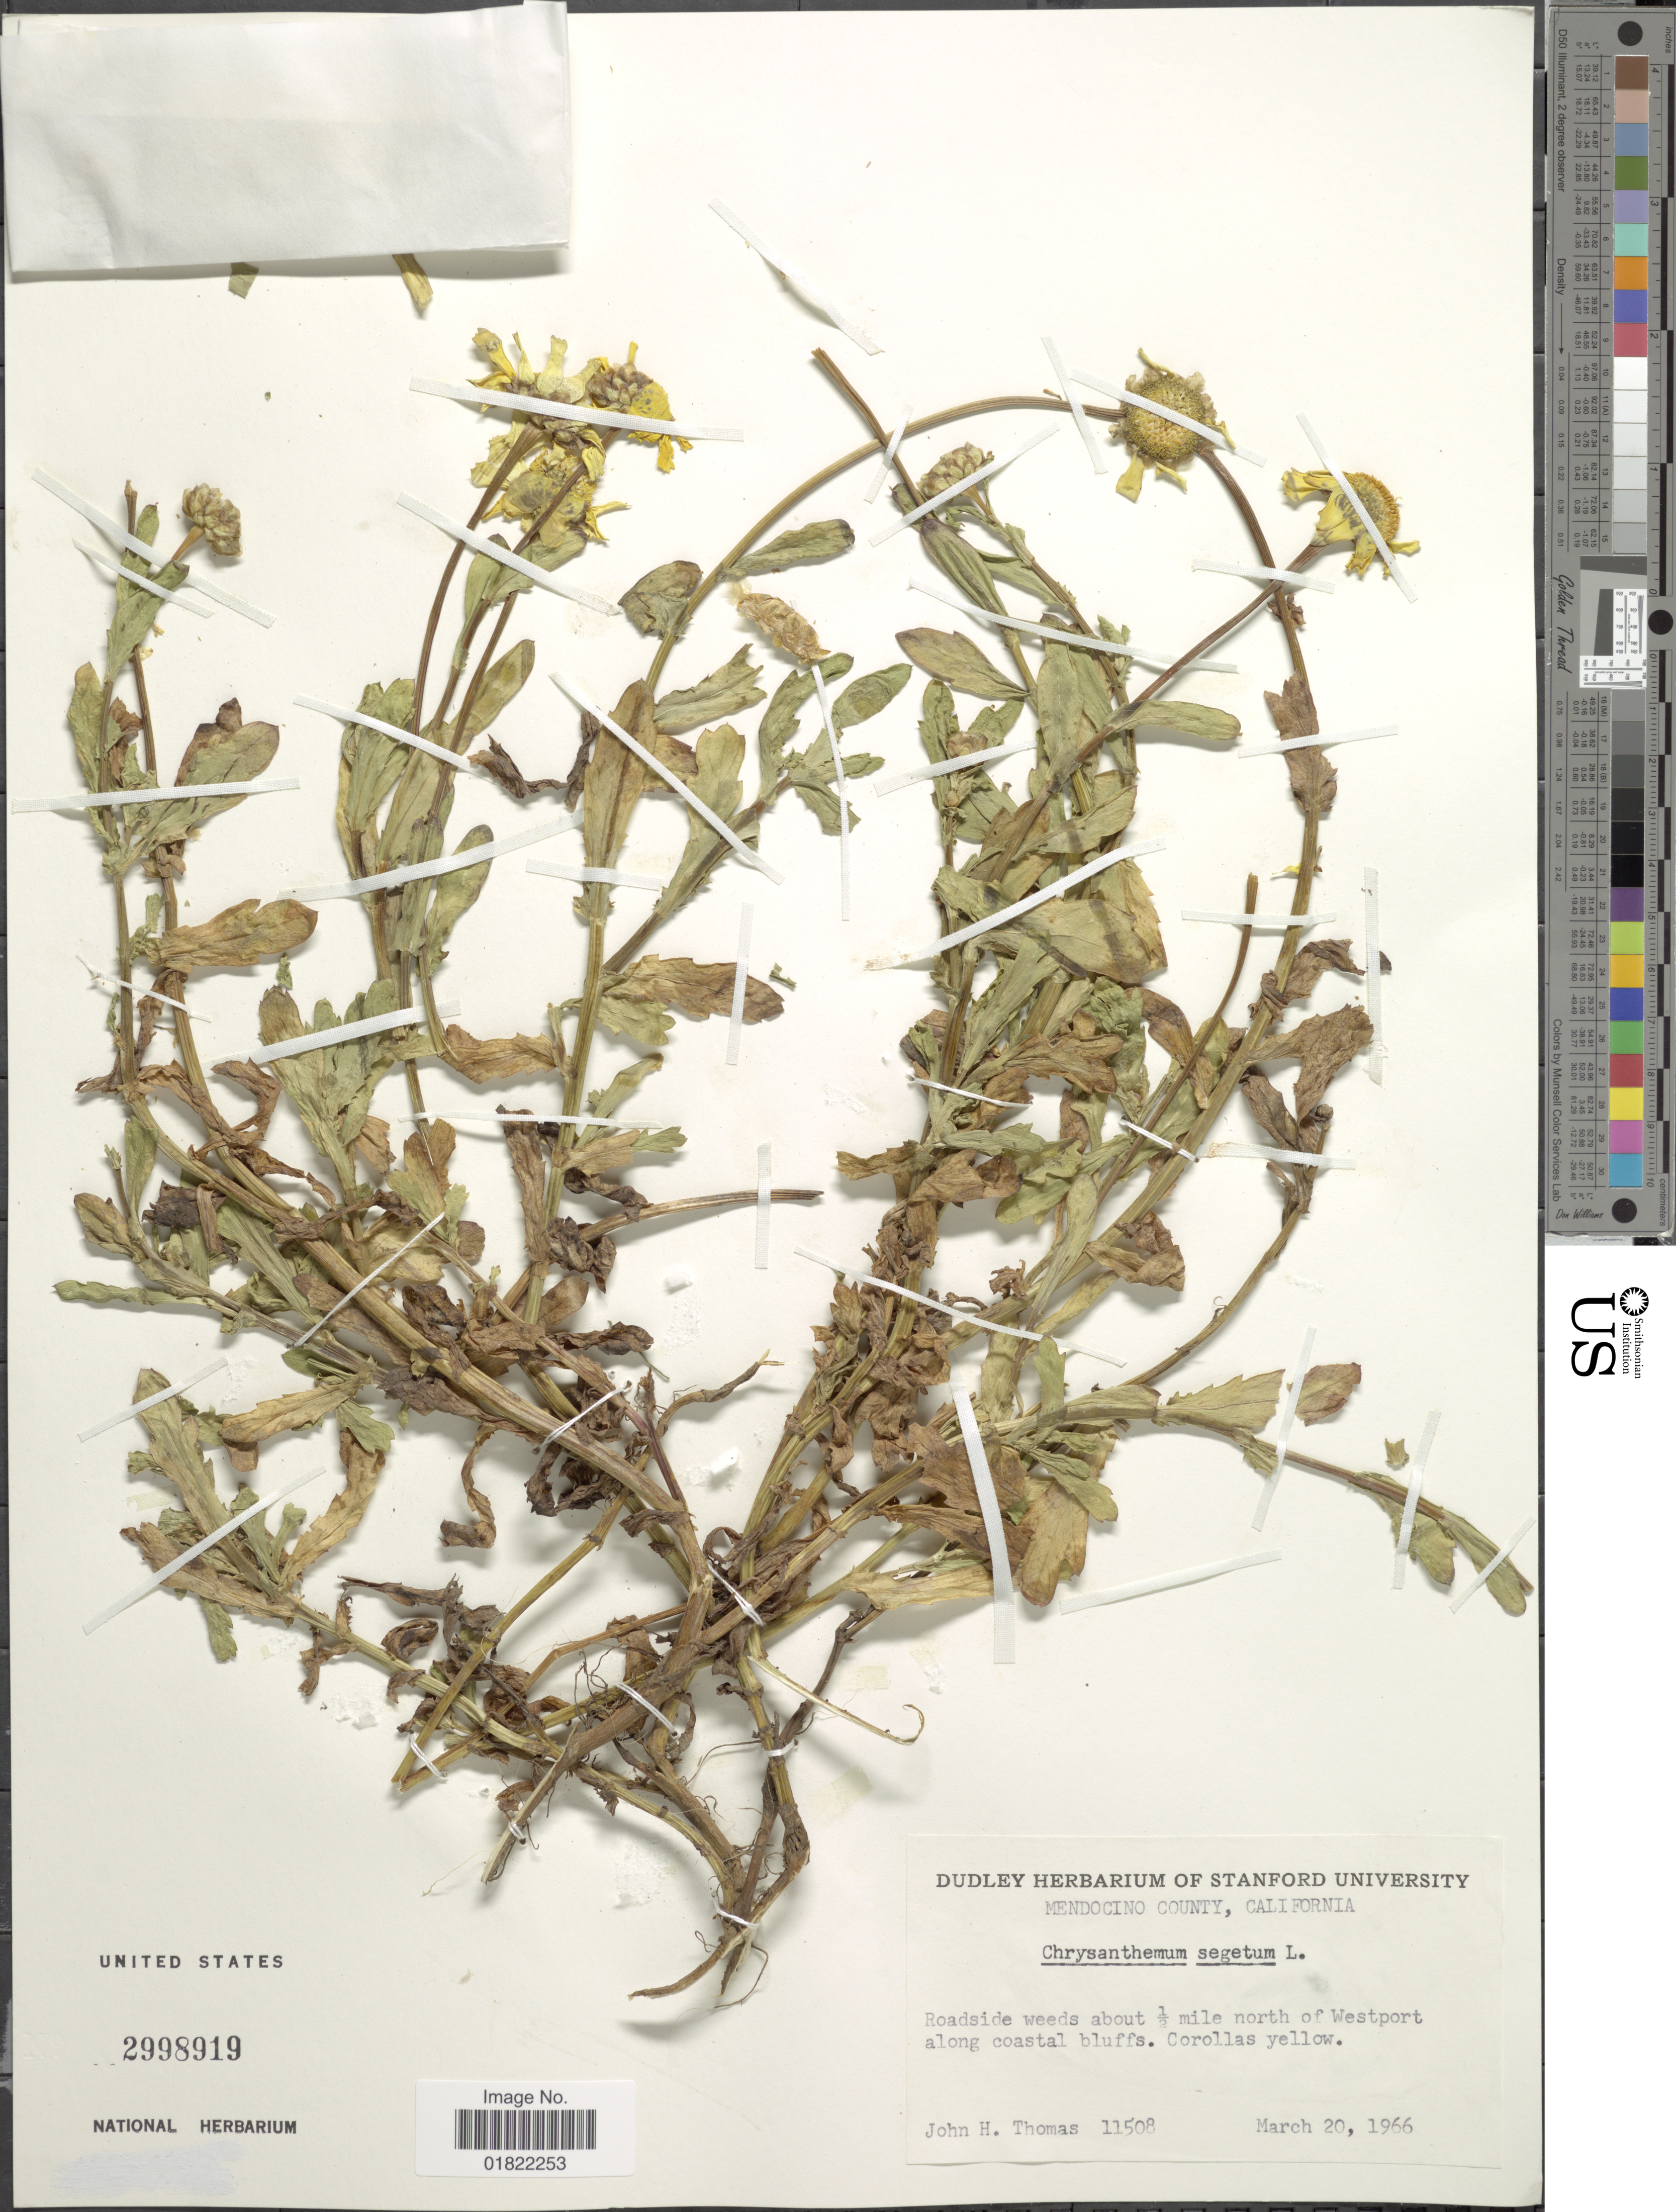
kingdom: Plantae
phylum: Tracheophyta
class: Magnoliopsida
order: Asterales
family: Asteraceae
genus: Chrysanthemum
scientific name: Chrysanthemum segetum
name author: L.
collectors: J. H. Thomas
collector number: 11508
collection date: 1966-03-20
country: United States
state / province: California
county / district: Mendocino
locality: Mendocino County, Roadside weeds about ½ mile north of Westport along coastal bluffs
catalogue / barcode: US 2998919